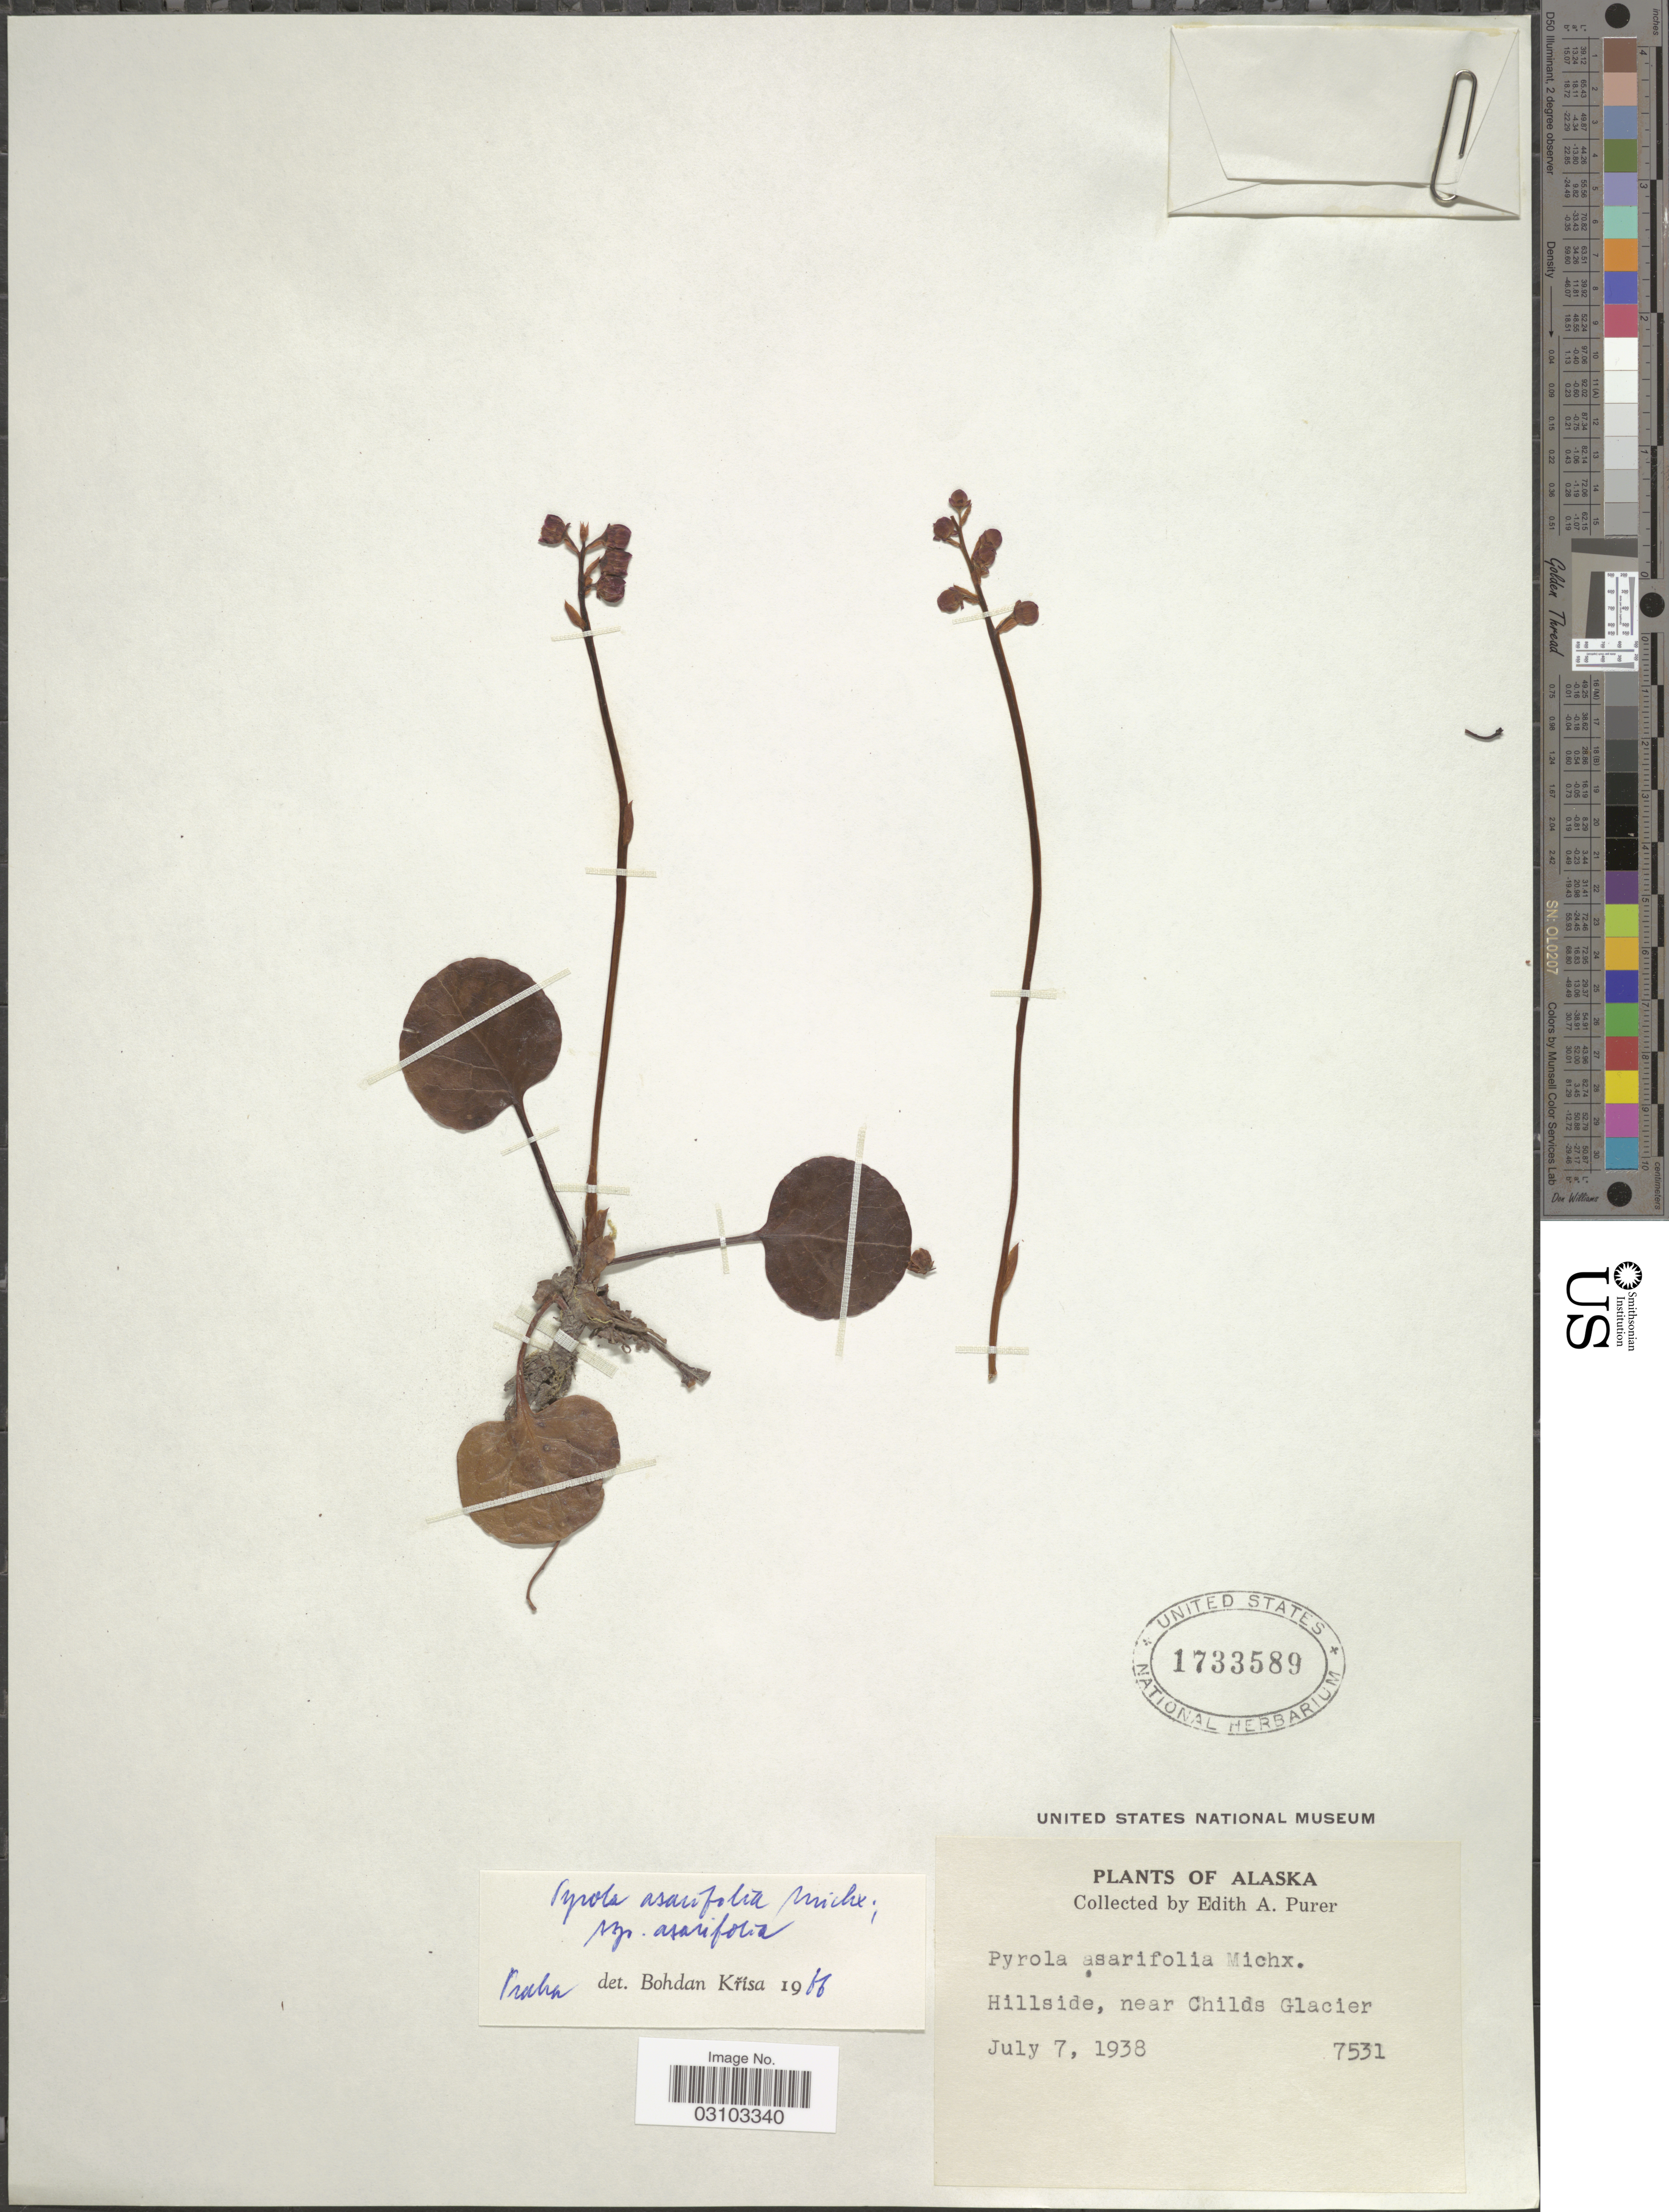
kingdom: Plantae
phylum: Tracheophyta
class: Magnoliopsida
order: Ericales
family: Ericaceae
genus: Pyrola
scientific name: Pyrola asarifolia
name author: Michx.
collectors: E. Purer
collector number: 7531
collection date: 1938-07-07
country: United States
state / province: Alaska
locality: Hillside, near Childs Glacier.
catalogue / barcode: US 1733589